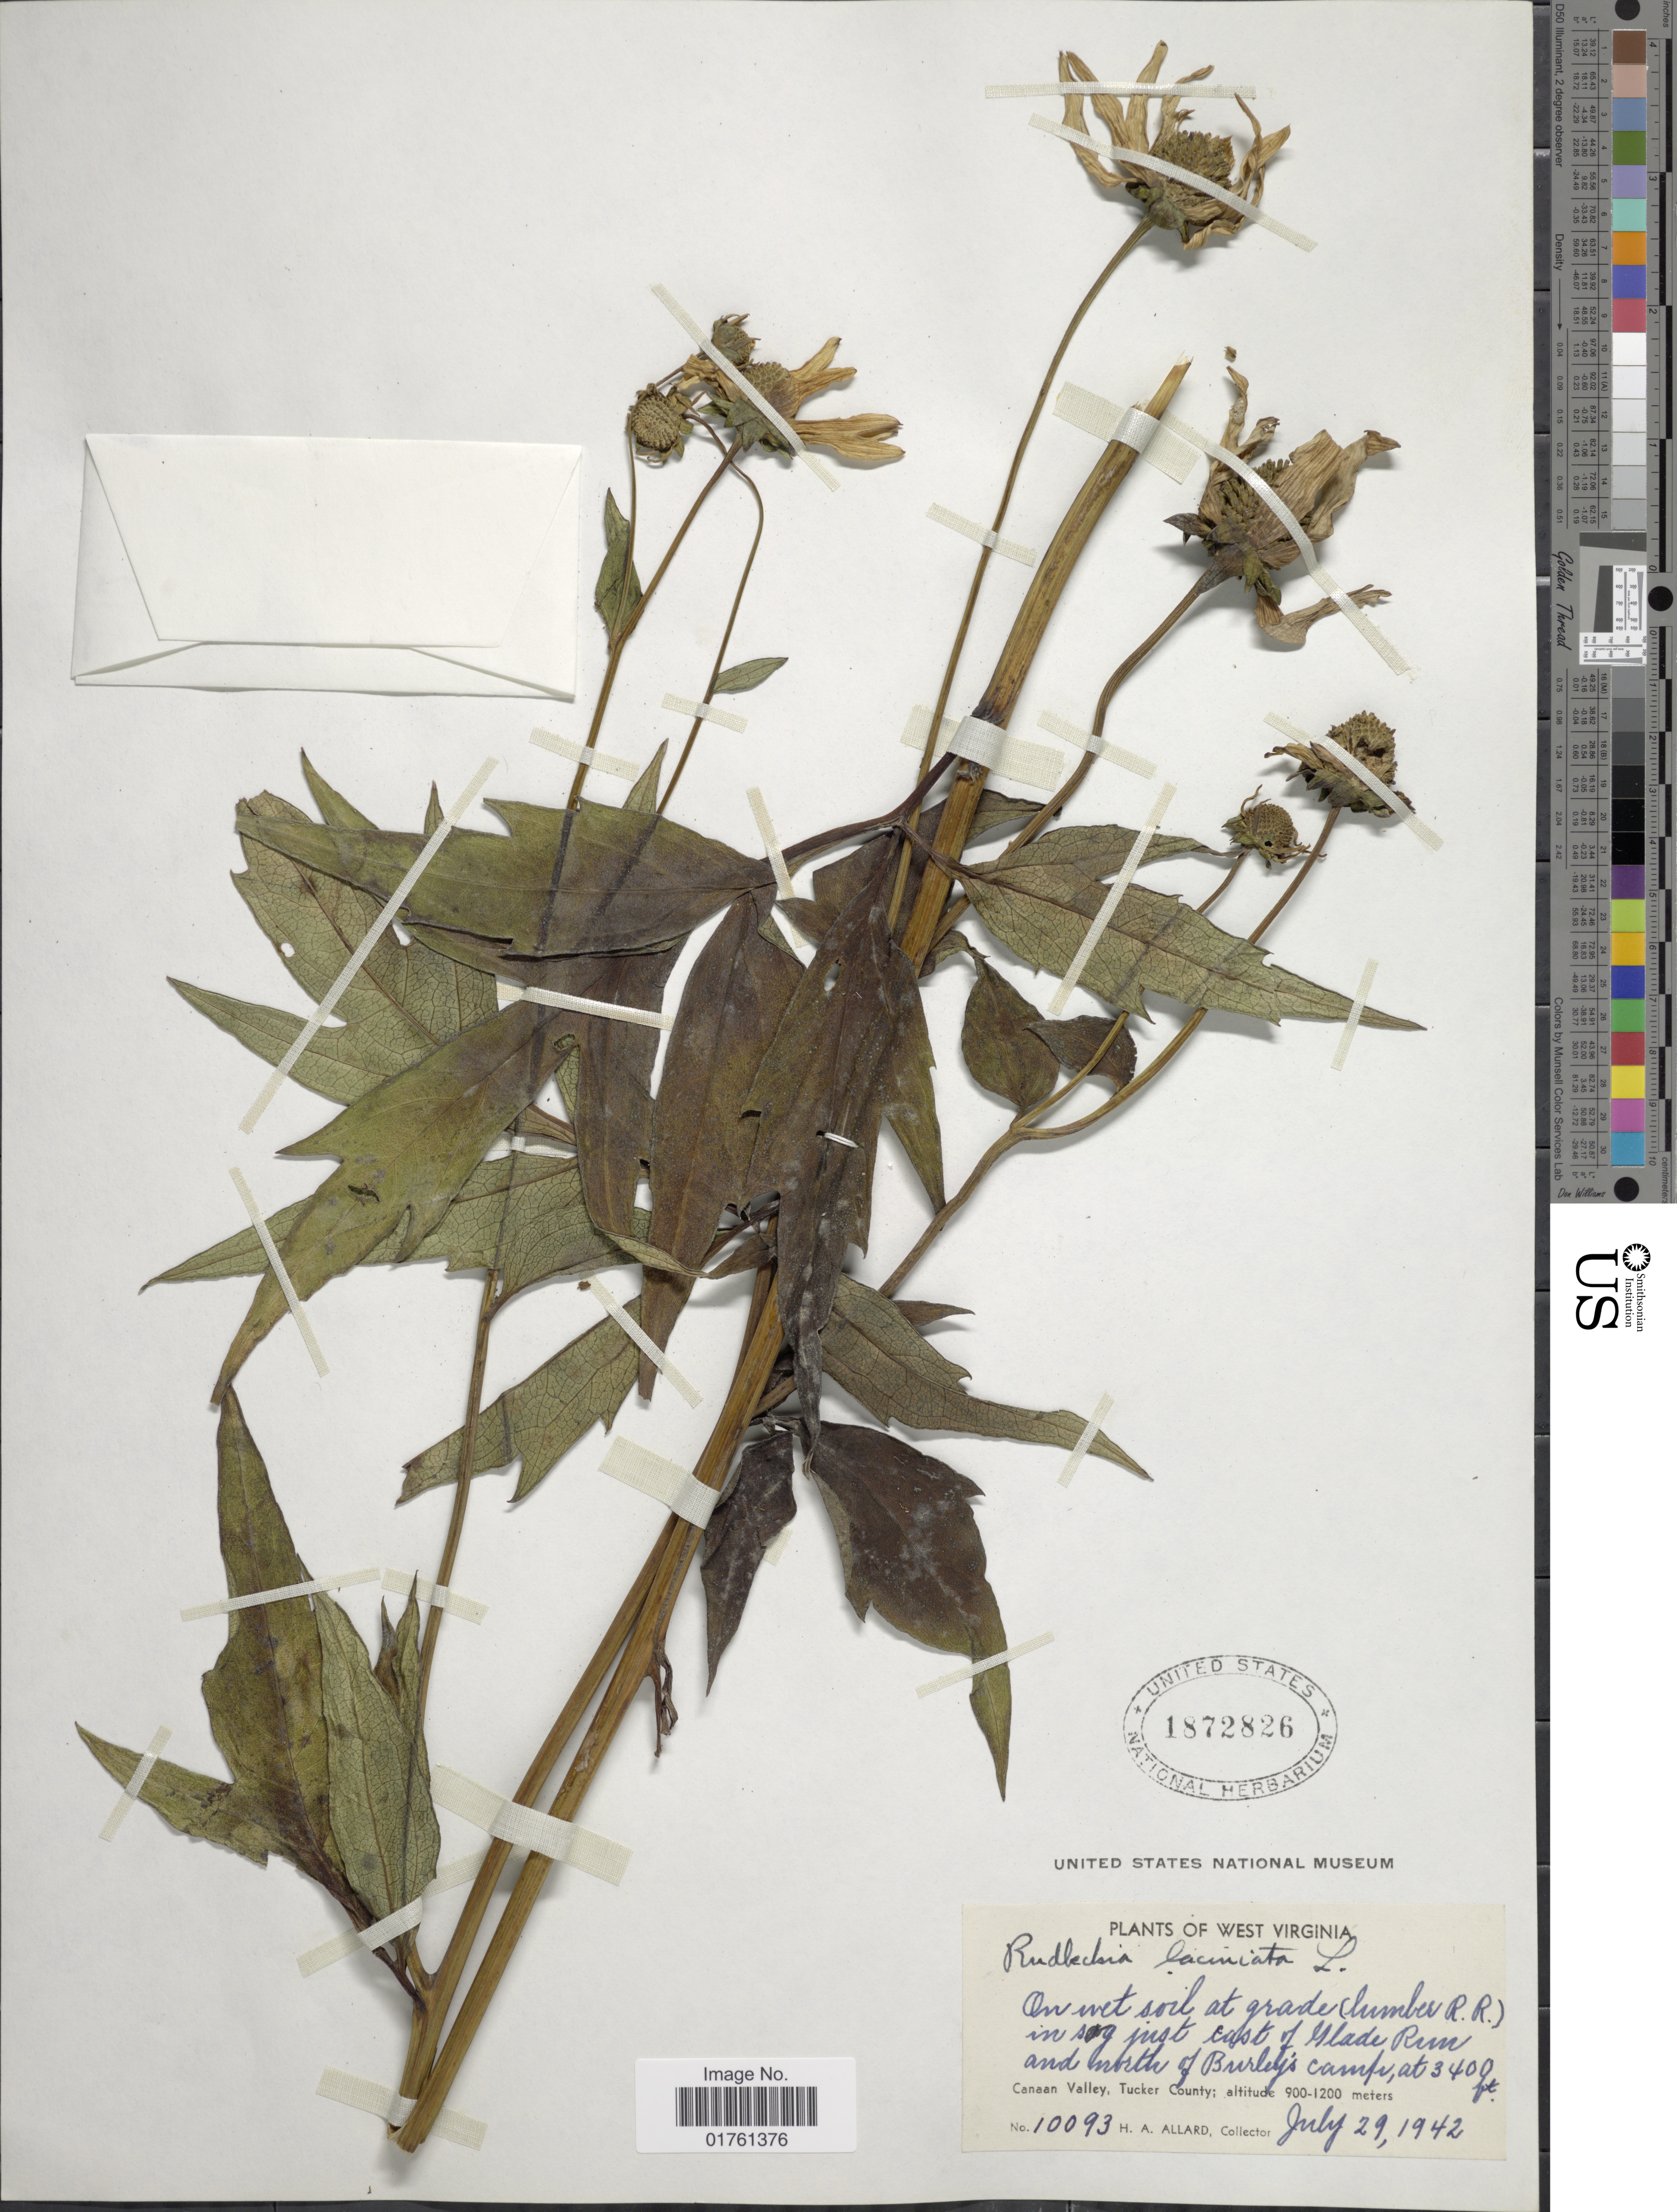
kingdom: Plantae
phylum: Tracheophyta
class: Magnoliopsida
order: Asterales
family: Asteraceae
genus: Rudbeckia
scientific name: Rudbeckia laciniata var. laciniata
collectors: H. A. Allard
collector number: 10093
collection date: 1942-07-29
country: United States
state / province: West Virginia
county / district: Tucker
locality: On wet soil at grade (lumber R.R,) in sog just East of Glade Run and north of Burley's camp, Canaan Valley, Tucker County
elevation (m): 1036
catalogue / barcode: US 1872826